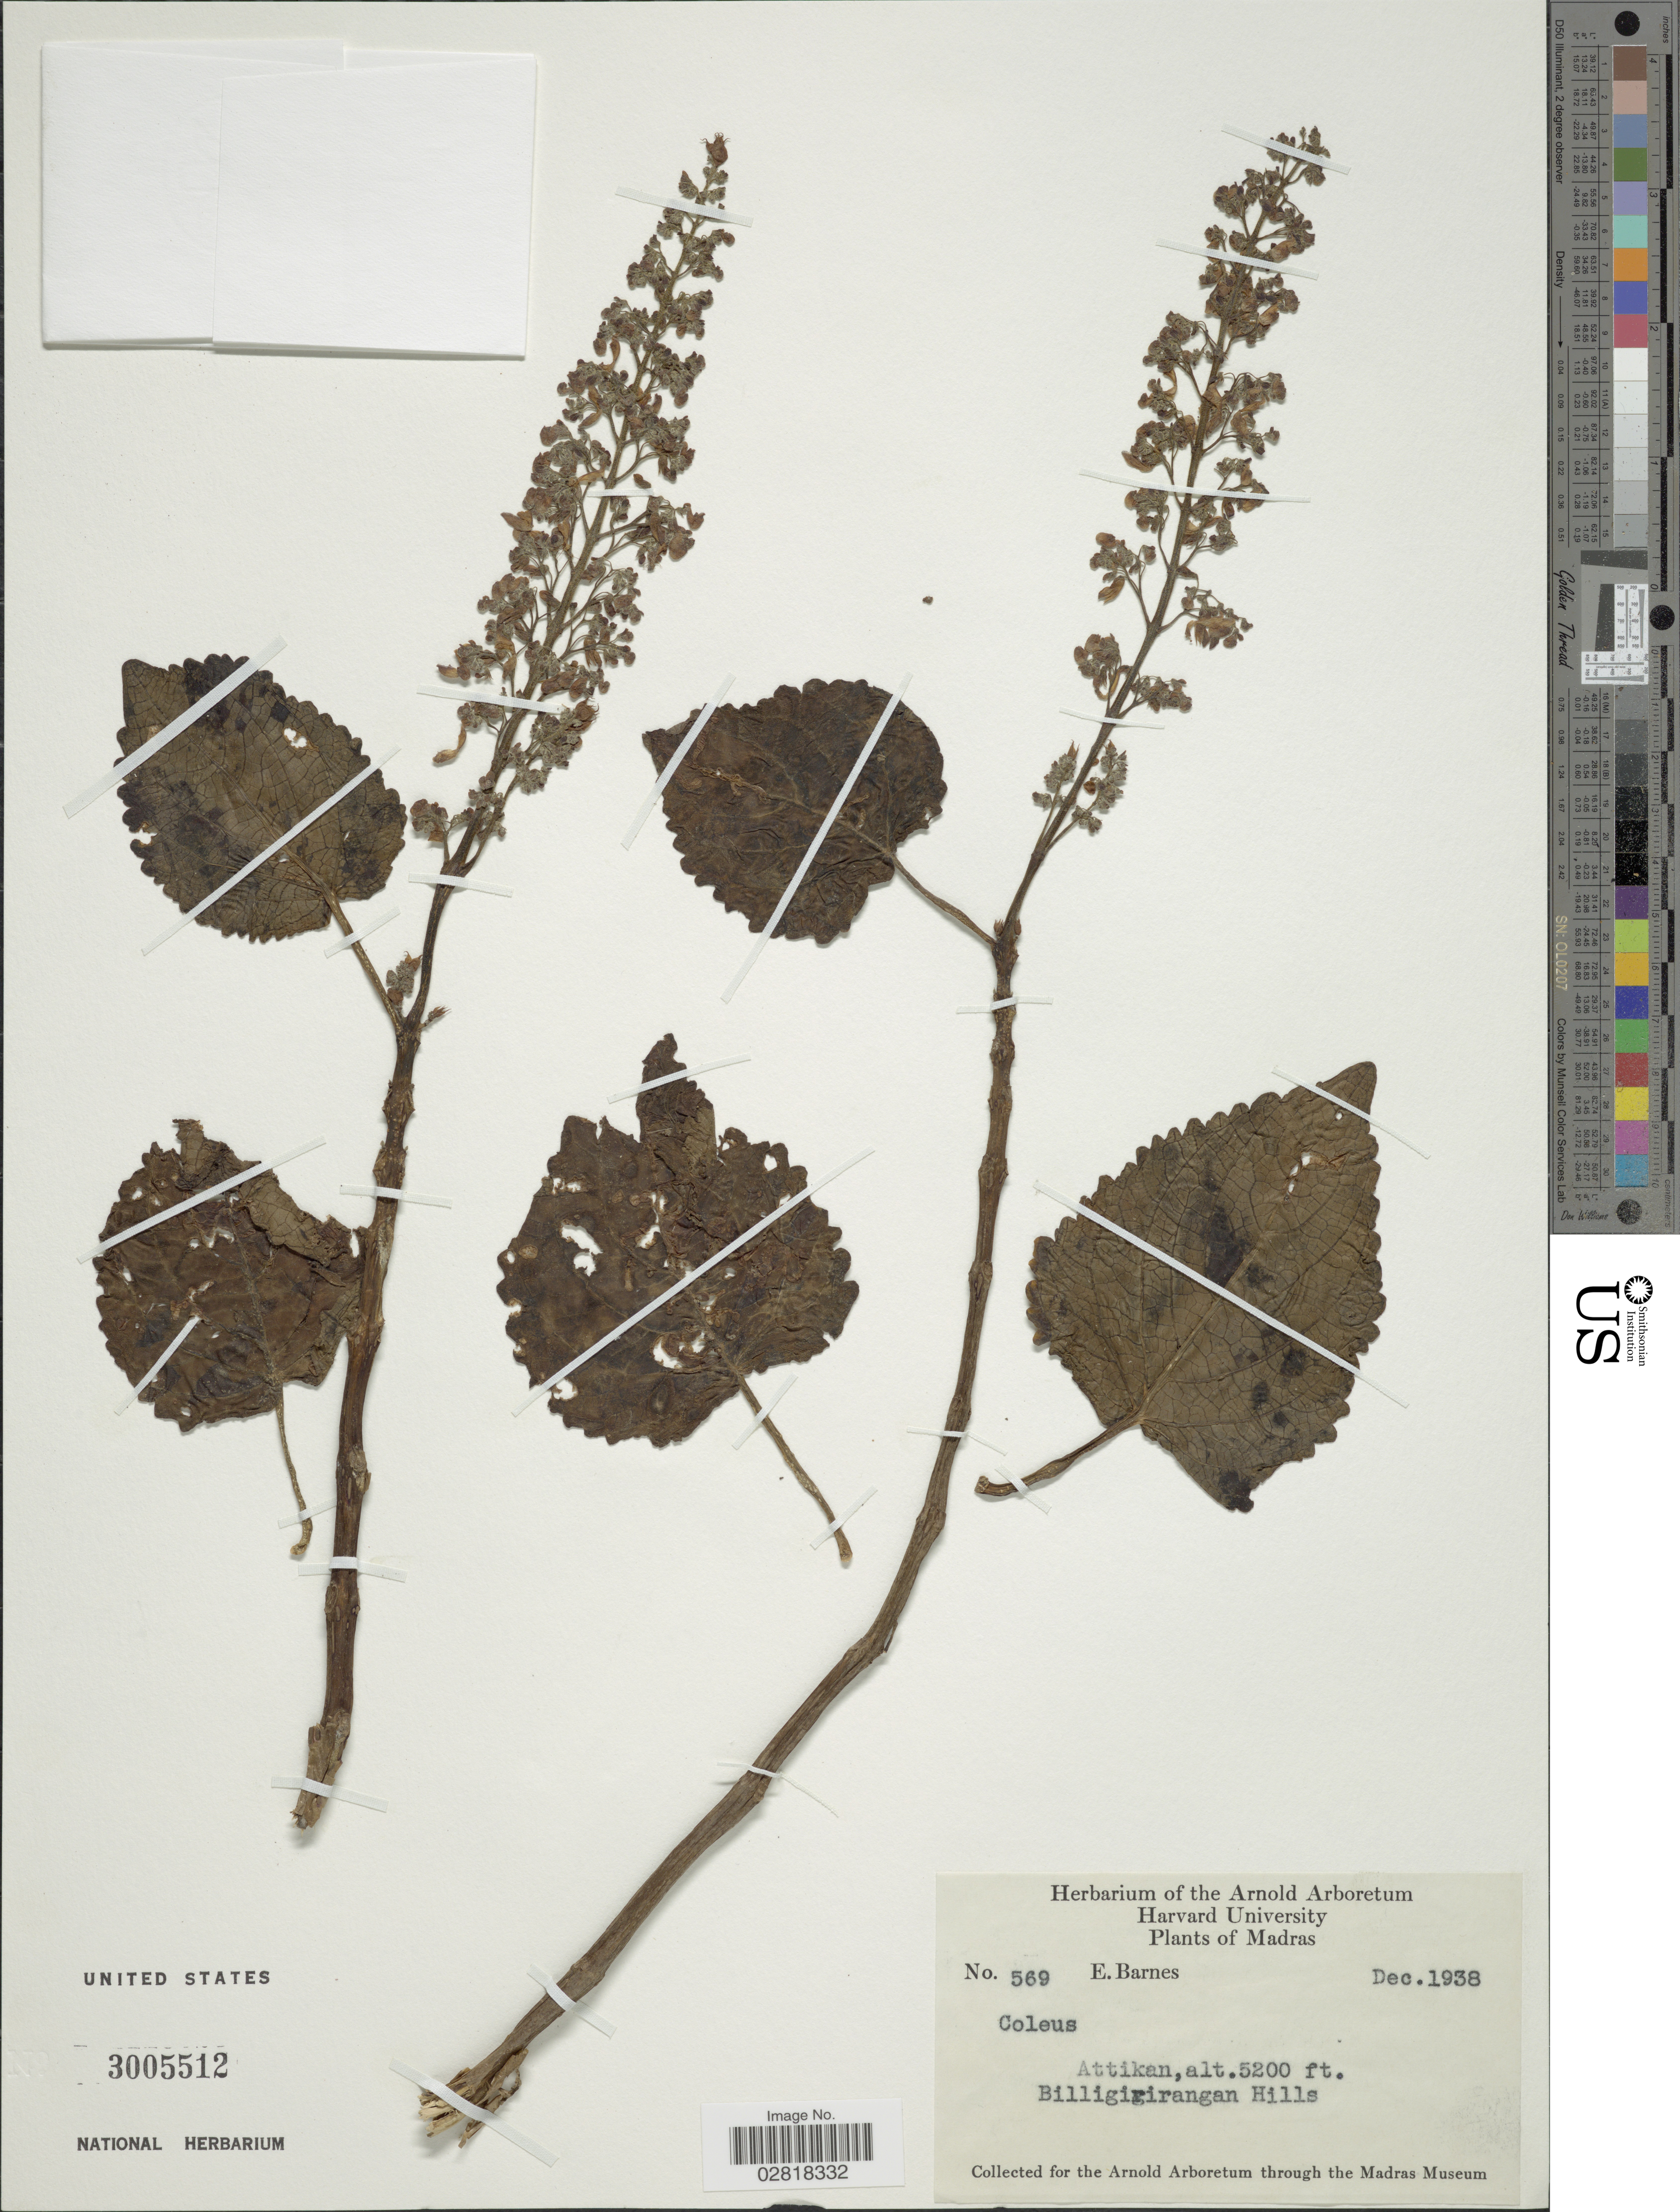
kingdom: Plantae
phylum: Tracheophyta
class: Magnoliopsida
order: Lamiales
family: Lamiaceae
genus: Plectranthus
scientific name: Plectranthus sp.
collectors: E. Barnes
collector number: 569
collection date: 1938-12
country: India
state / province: Karnataka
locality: Madras, Attikan, Billigirirangan Hills.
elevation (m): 1585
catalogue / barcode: US 3005512